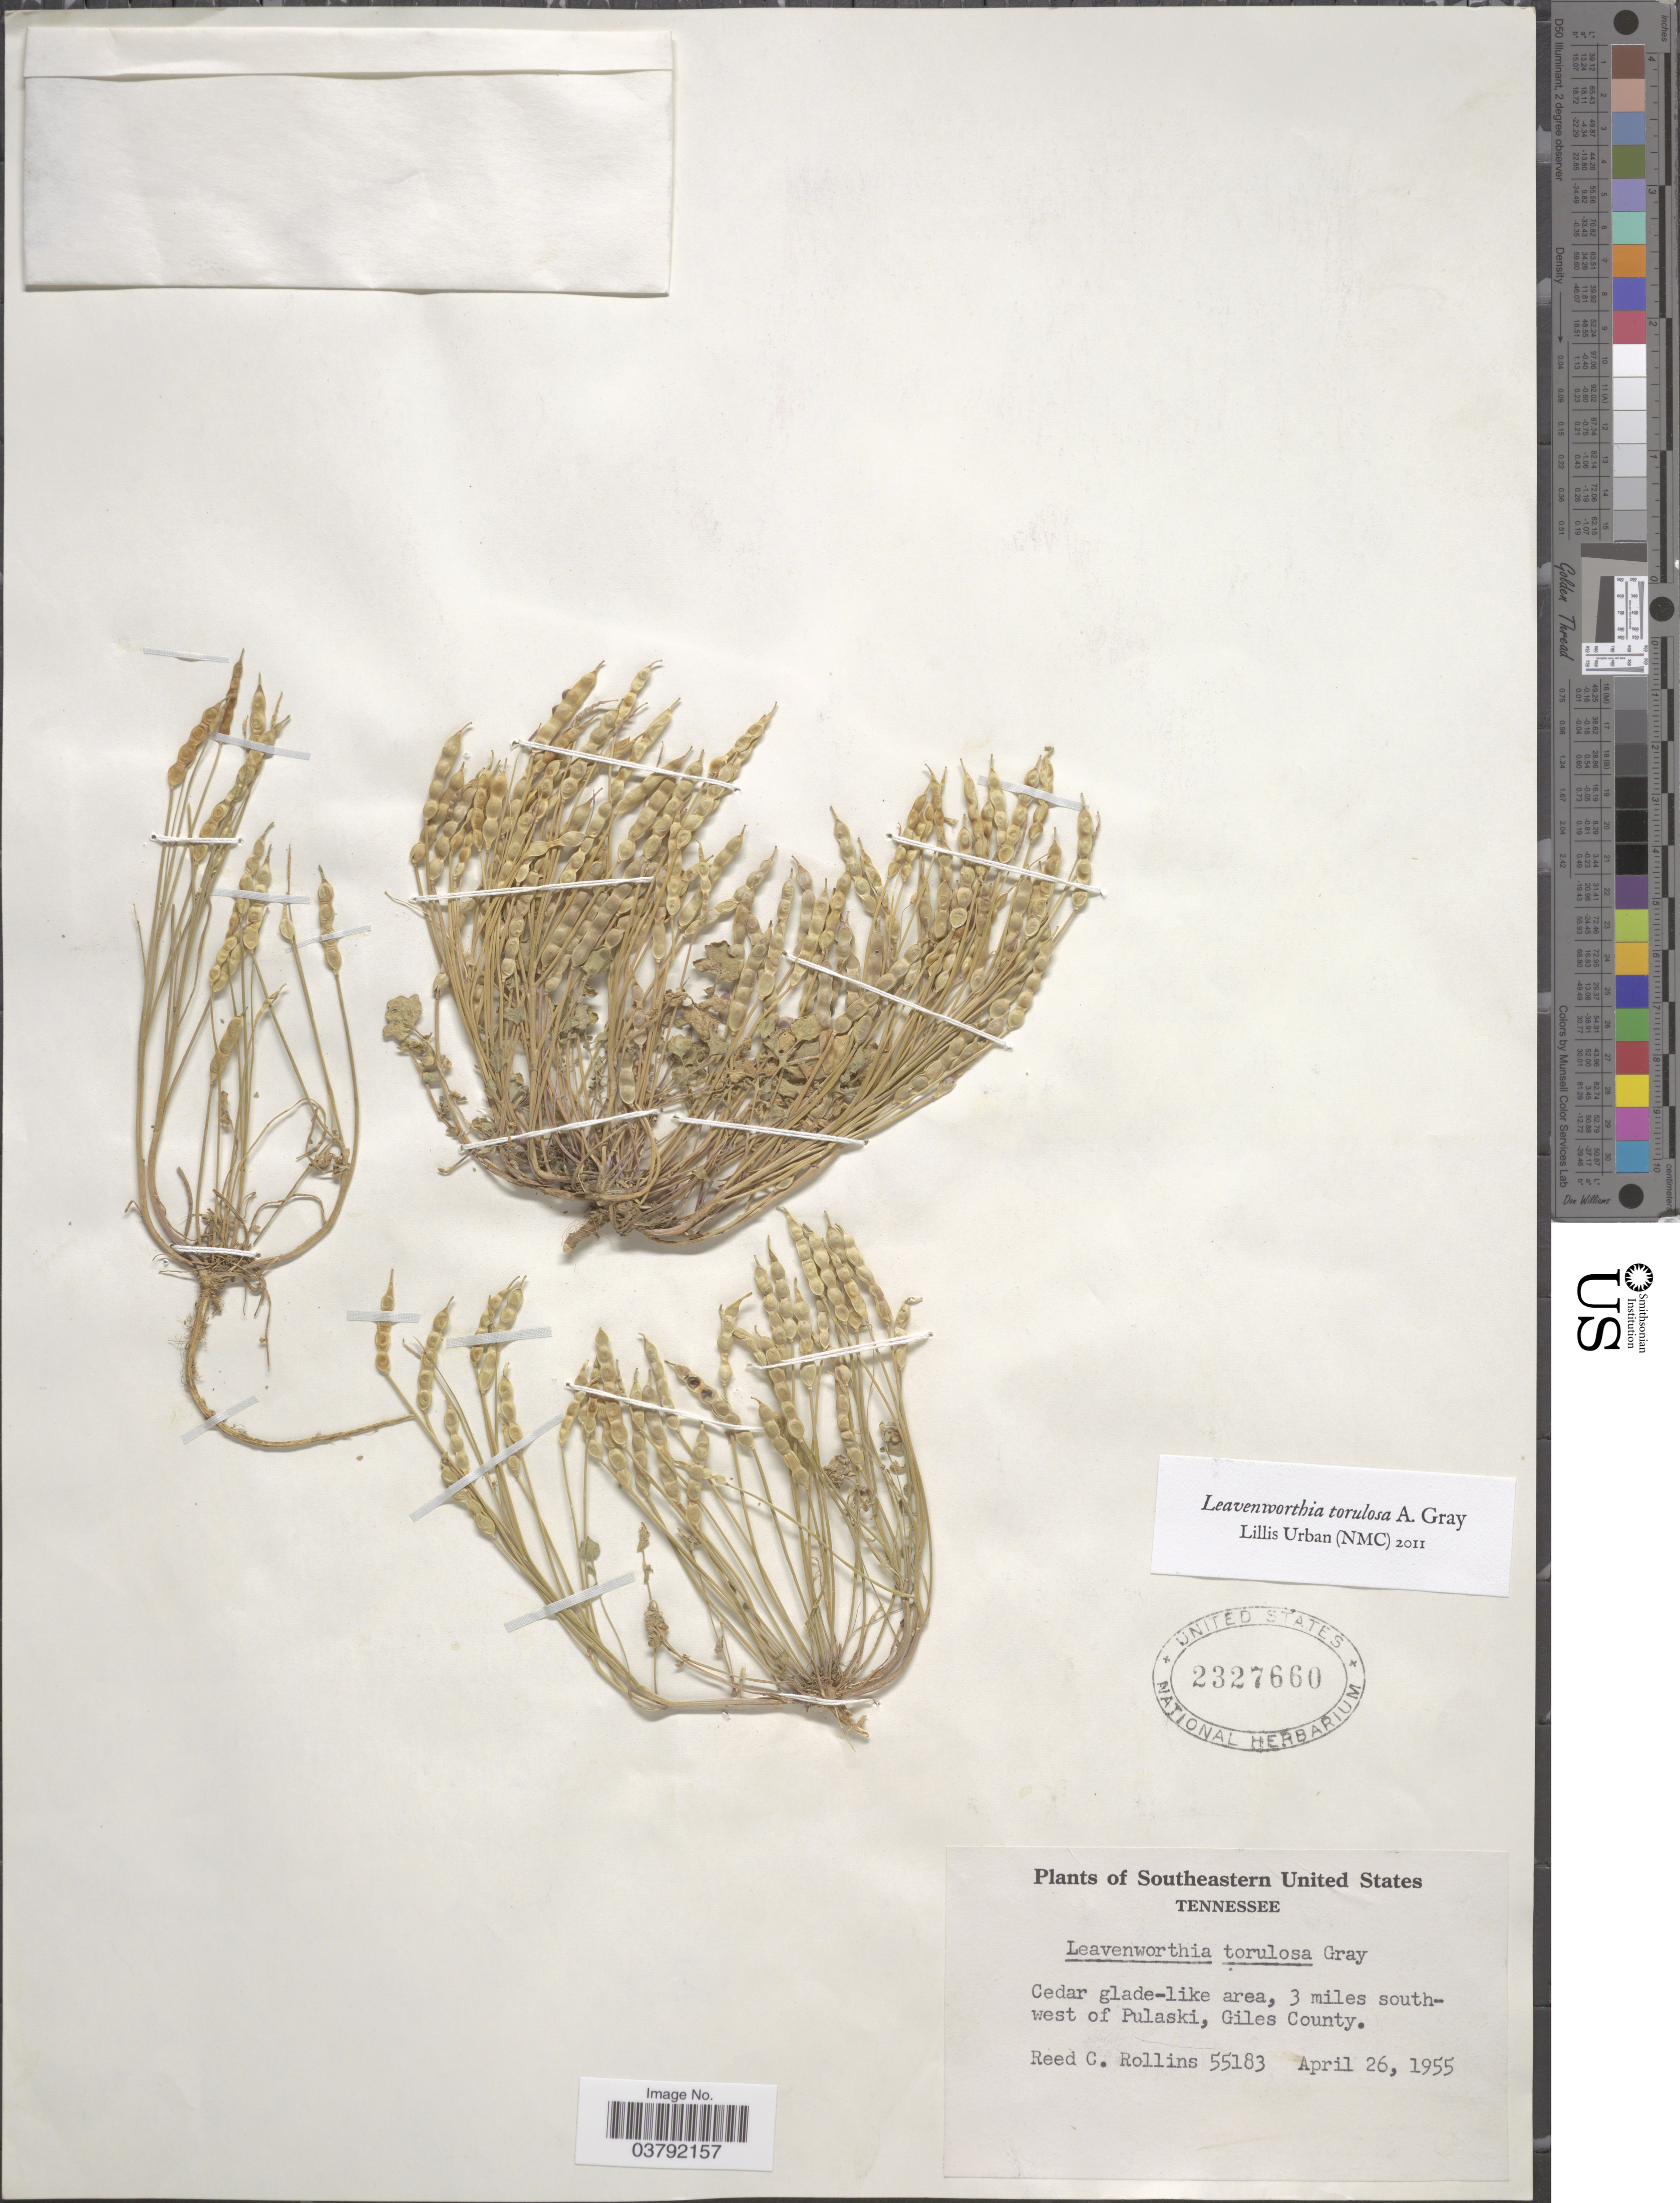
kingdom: Plantae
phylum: Tracheophyta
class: Magnoliopsida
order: Brassicales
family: Brassicaceae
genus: Leavenworthia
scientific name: Leavenworthia torulosa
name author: A. Gray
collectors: R. C. Rollins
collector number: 55183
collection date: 1955-04-26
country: United States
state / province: Tennessee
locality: Southeastern United States. 3 miles southwest of Pulaski, Giles County.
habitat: cedar glade like area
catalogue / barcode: US 2327660